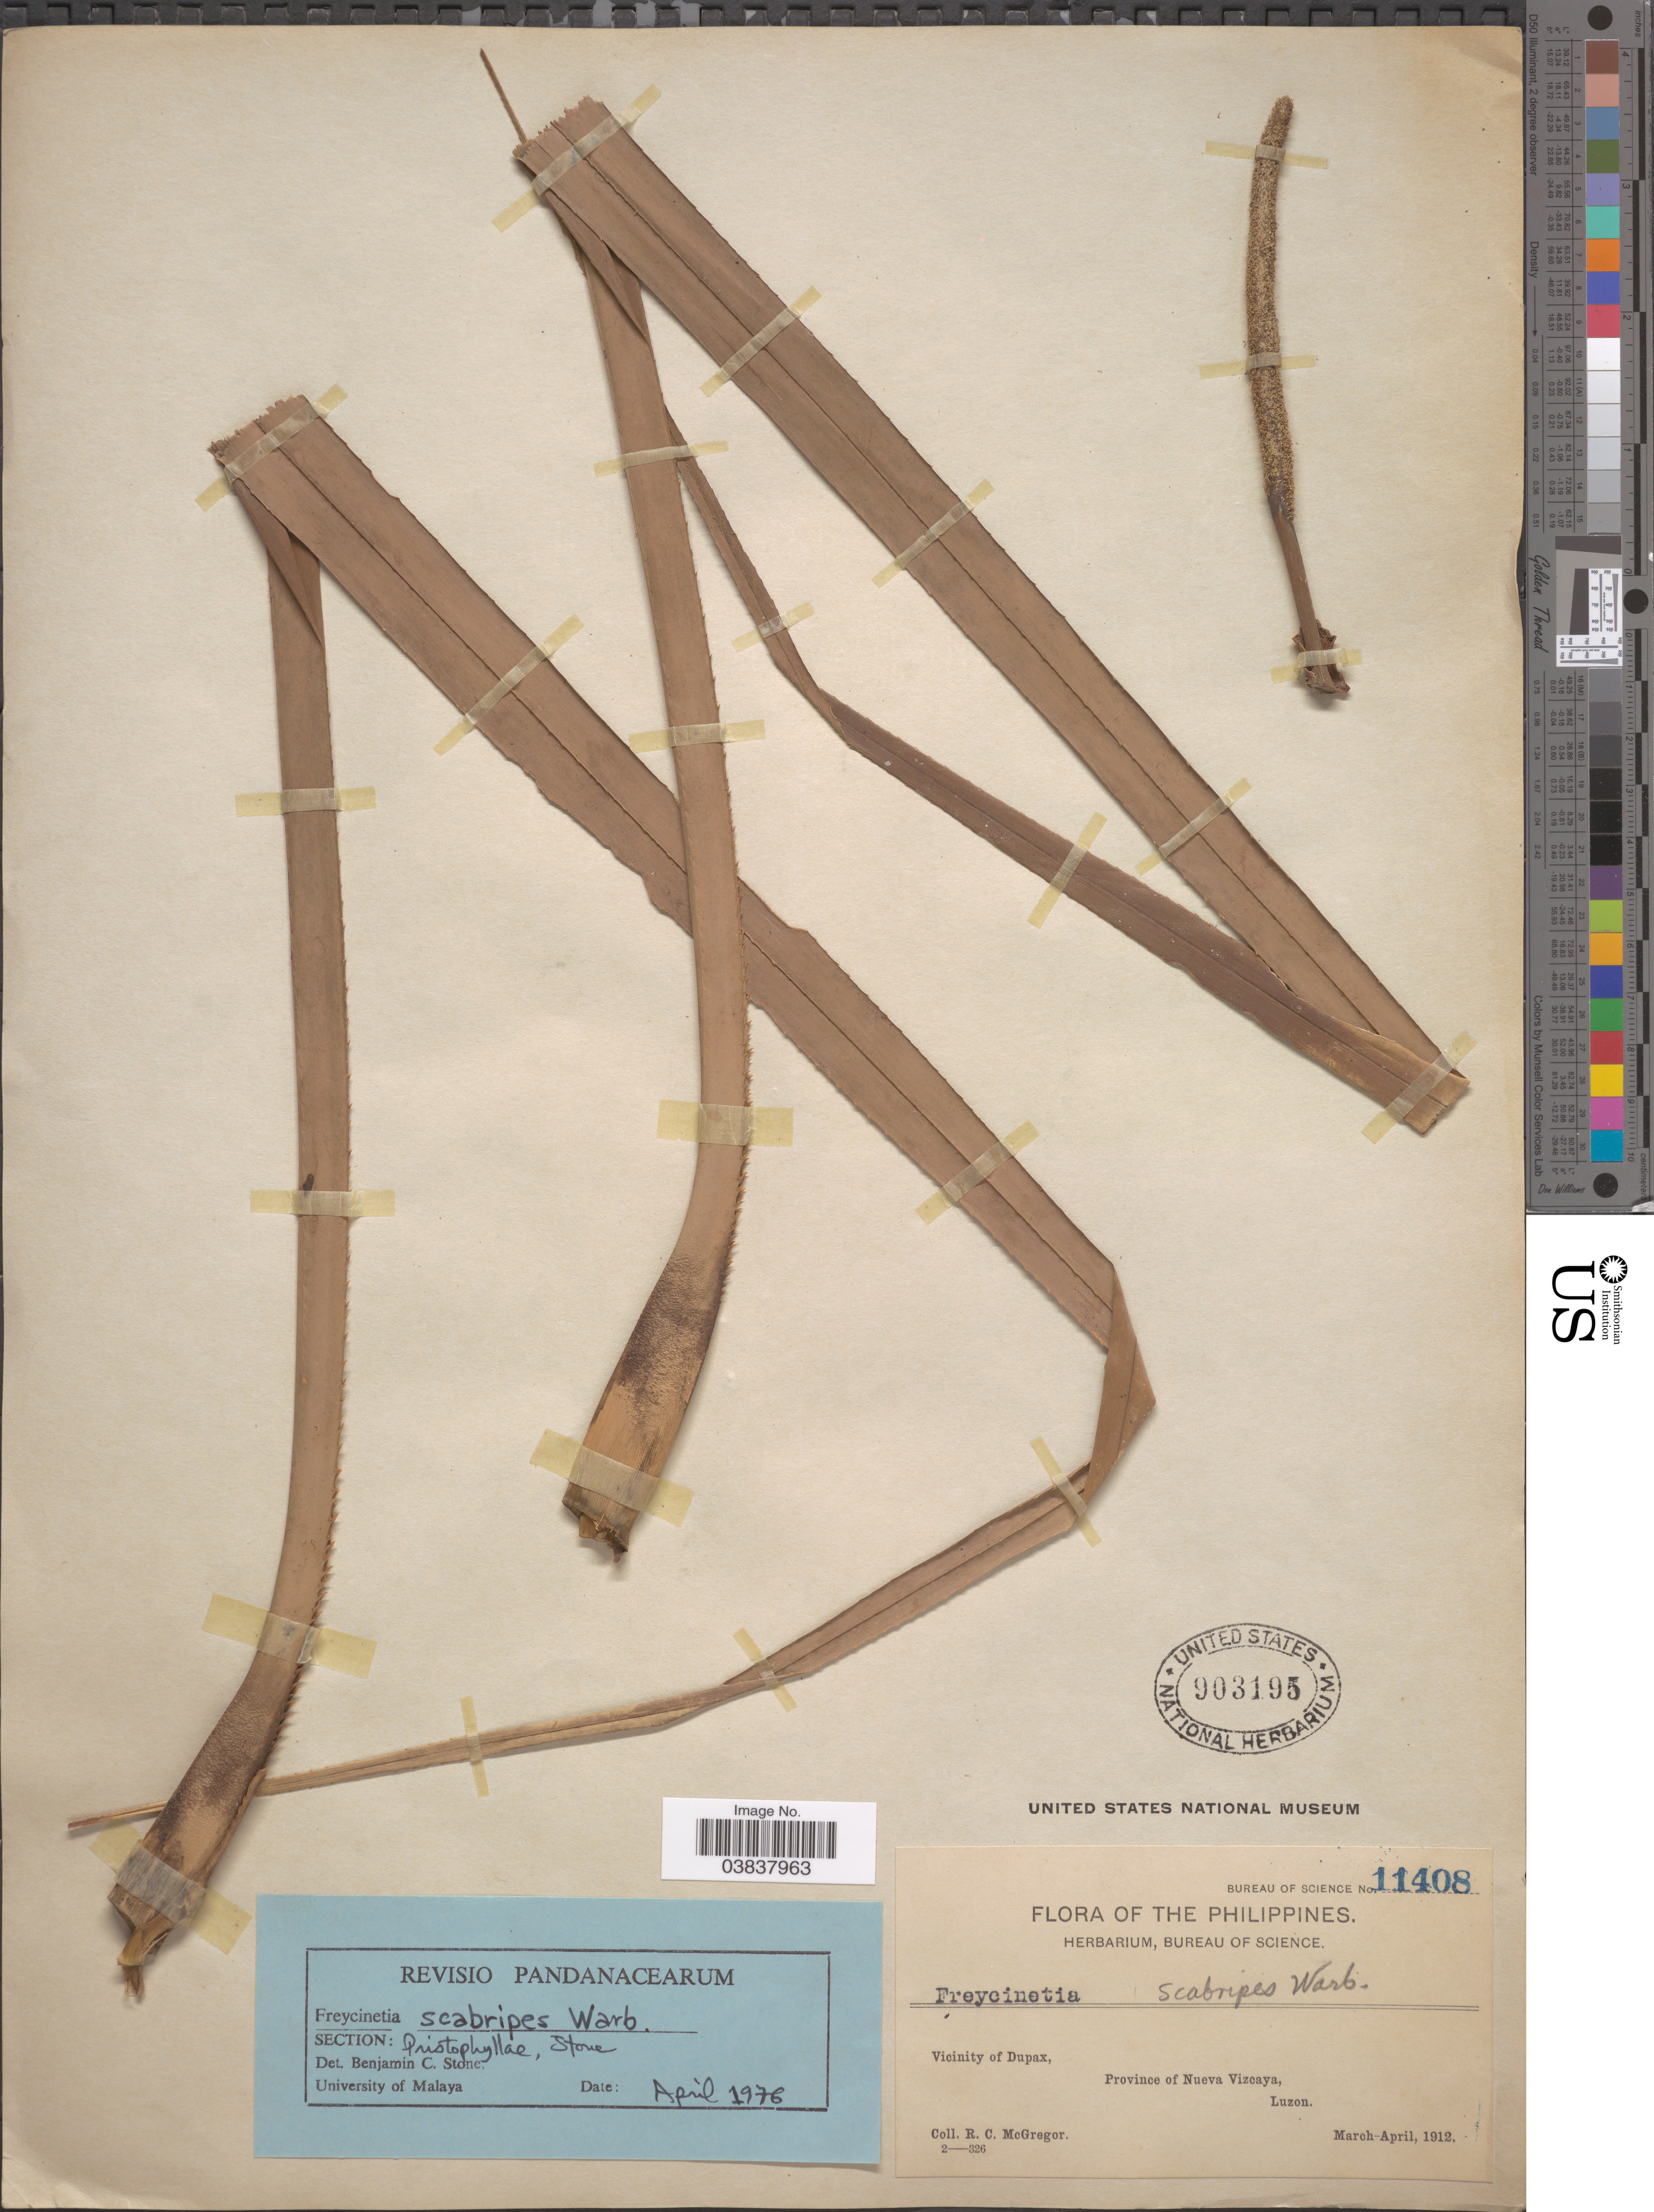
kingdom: Plantae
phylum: Tracheophyta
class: Liliopsida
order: Pandanales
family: Pandanaceae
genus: Freycinetia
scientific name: Freycinetia scabripes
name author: Warb.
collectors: R. C. McGregor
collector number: Bureau of Science 11408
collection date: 1912-03/1912-04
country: Philippines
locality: Vicinity of Dupax, Province of Nueva Vizcaya, Luzon.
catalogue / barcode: US 903195